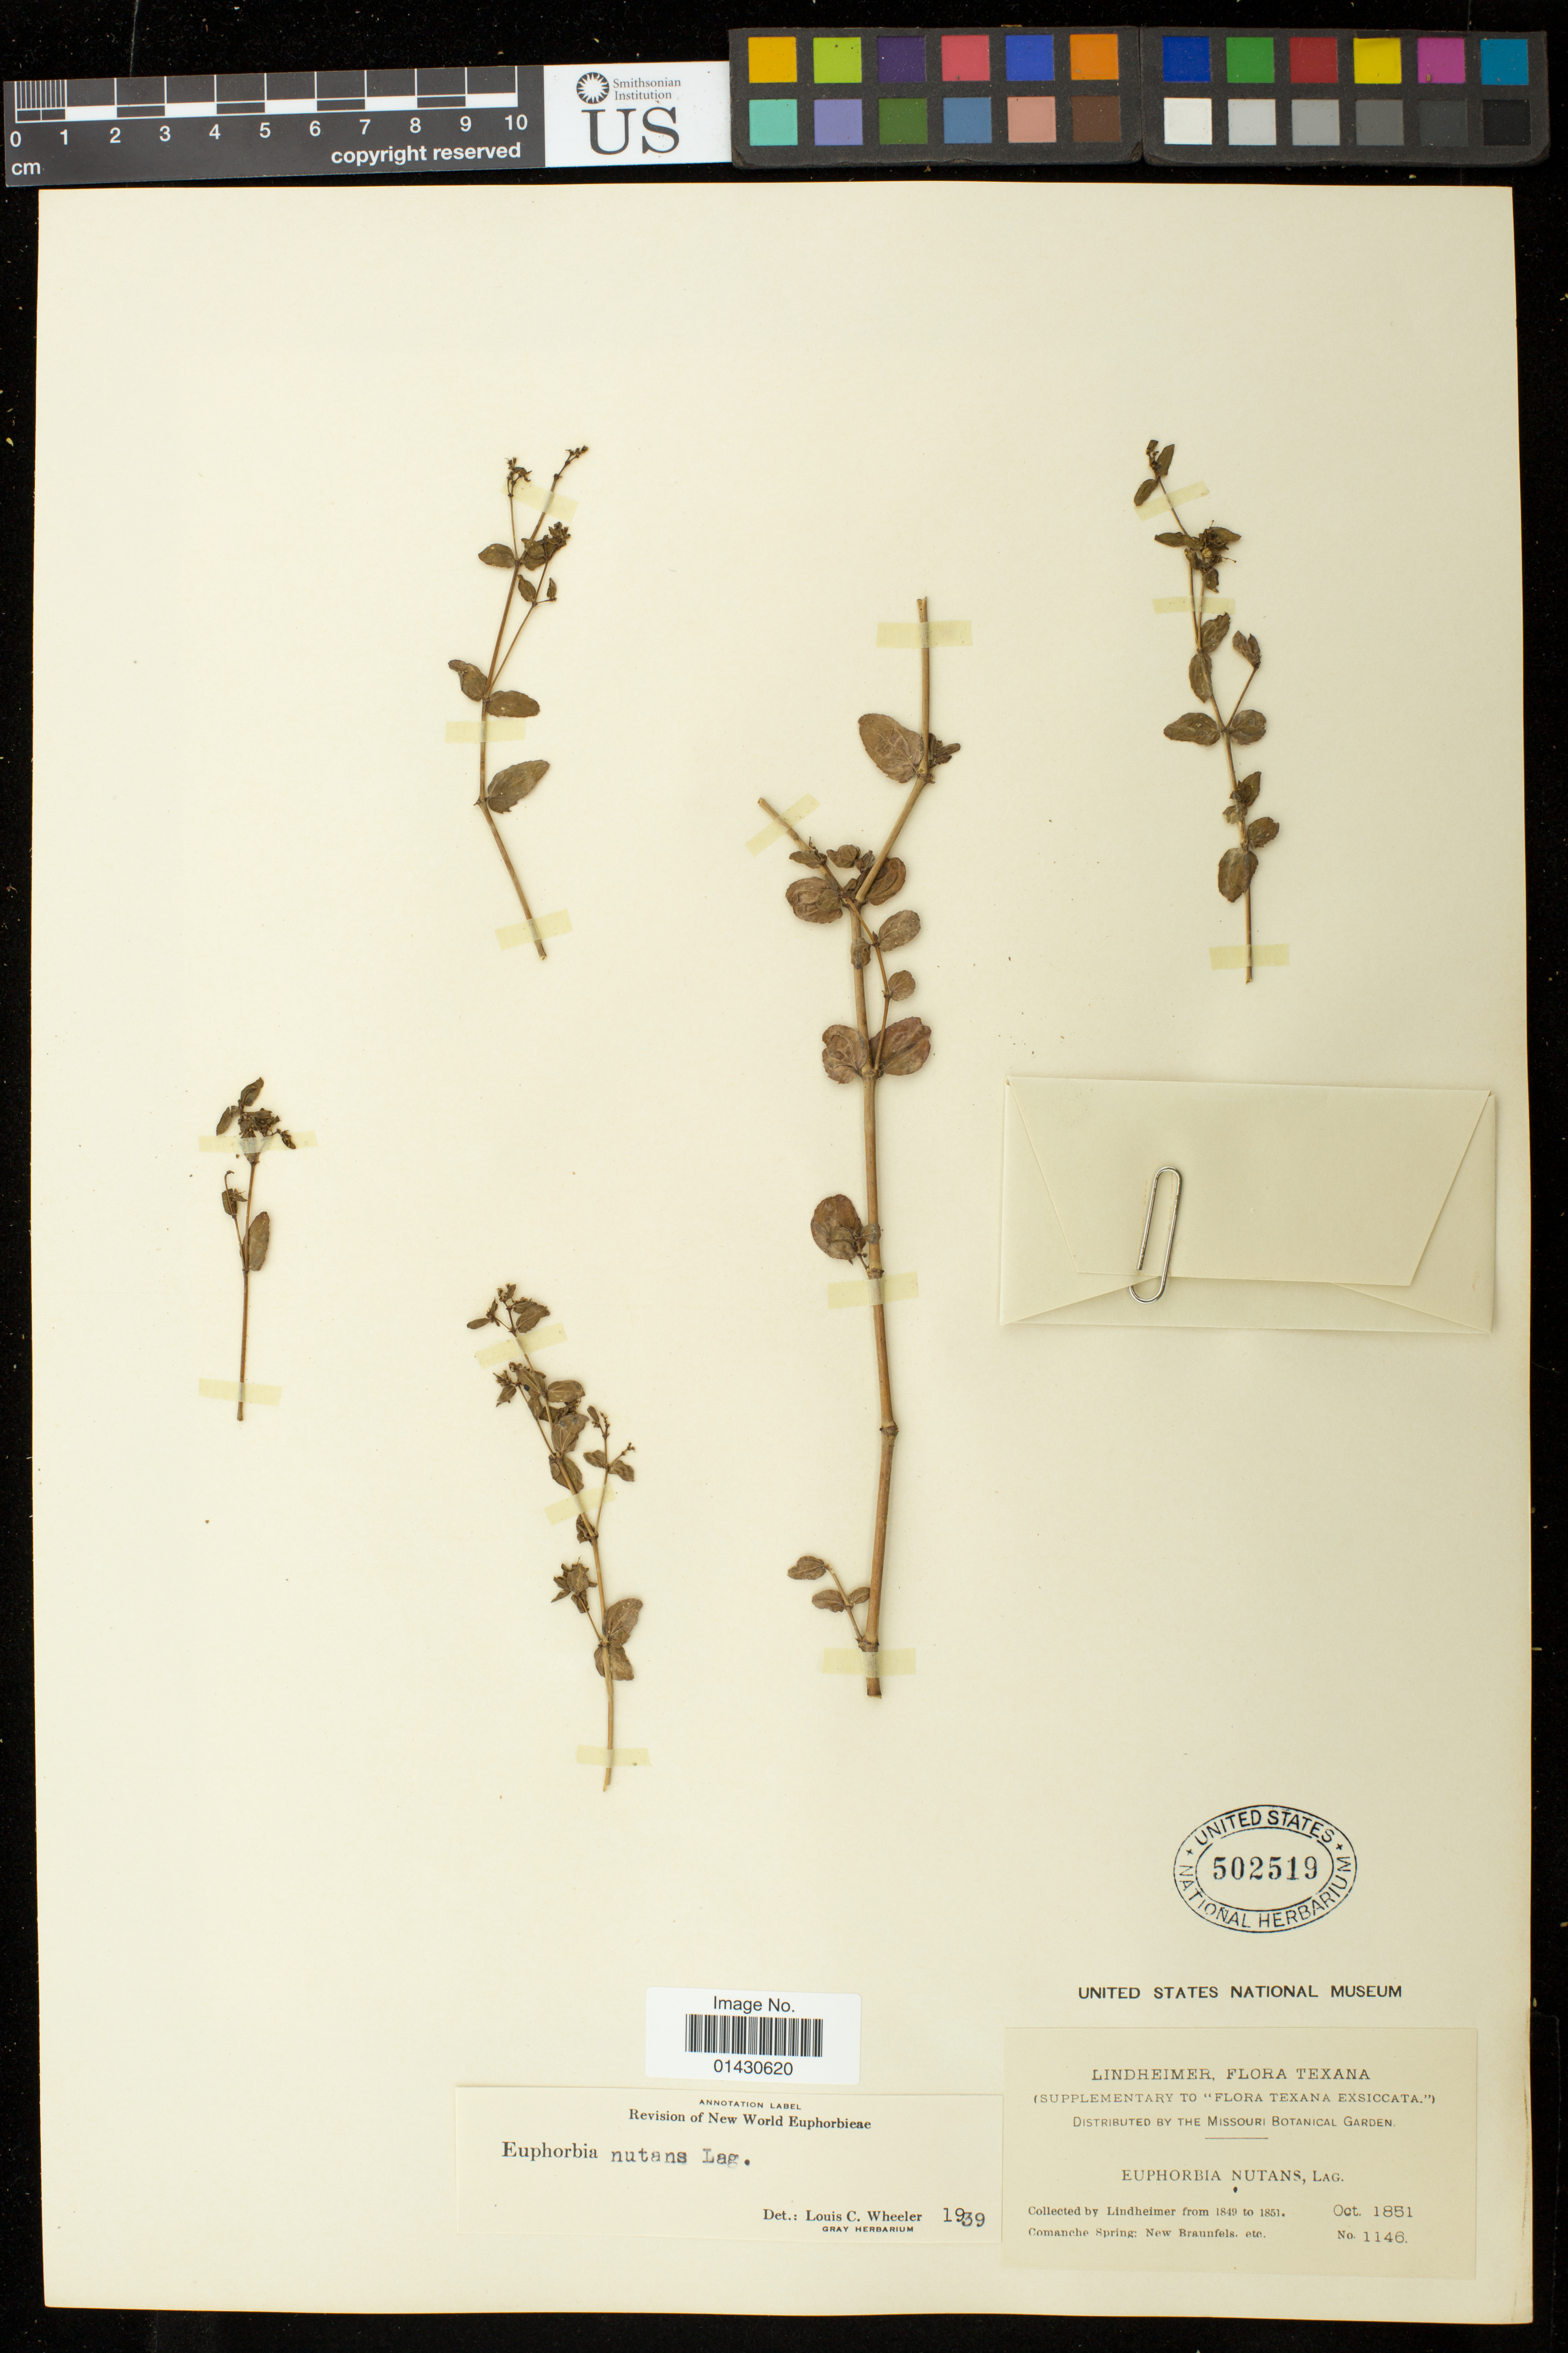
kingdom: Plantae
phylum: Tracheophyta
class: Magnoliopsida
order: Malpighiales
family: Euphorbiaceae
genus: Euphorbia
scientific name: Euphorbia maculata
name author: L.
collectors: -. Lindheimer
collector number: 1146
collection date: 1851-10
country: United States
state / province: Texas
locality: Comanche Spring: New Braunfels, etc.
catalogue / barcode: US 502519